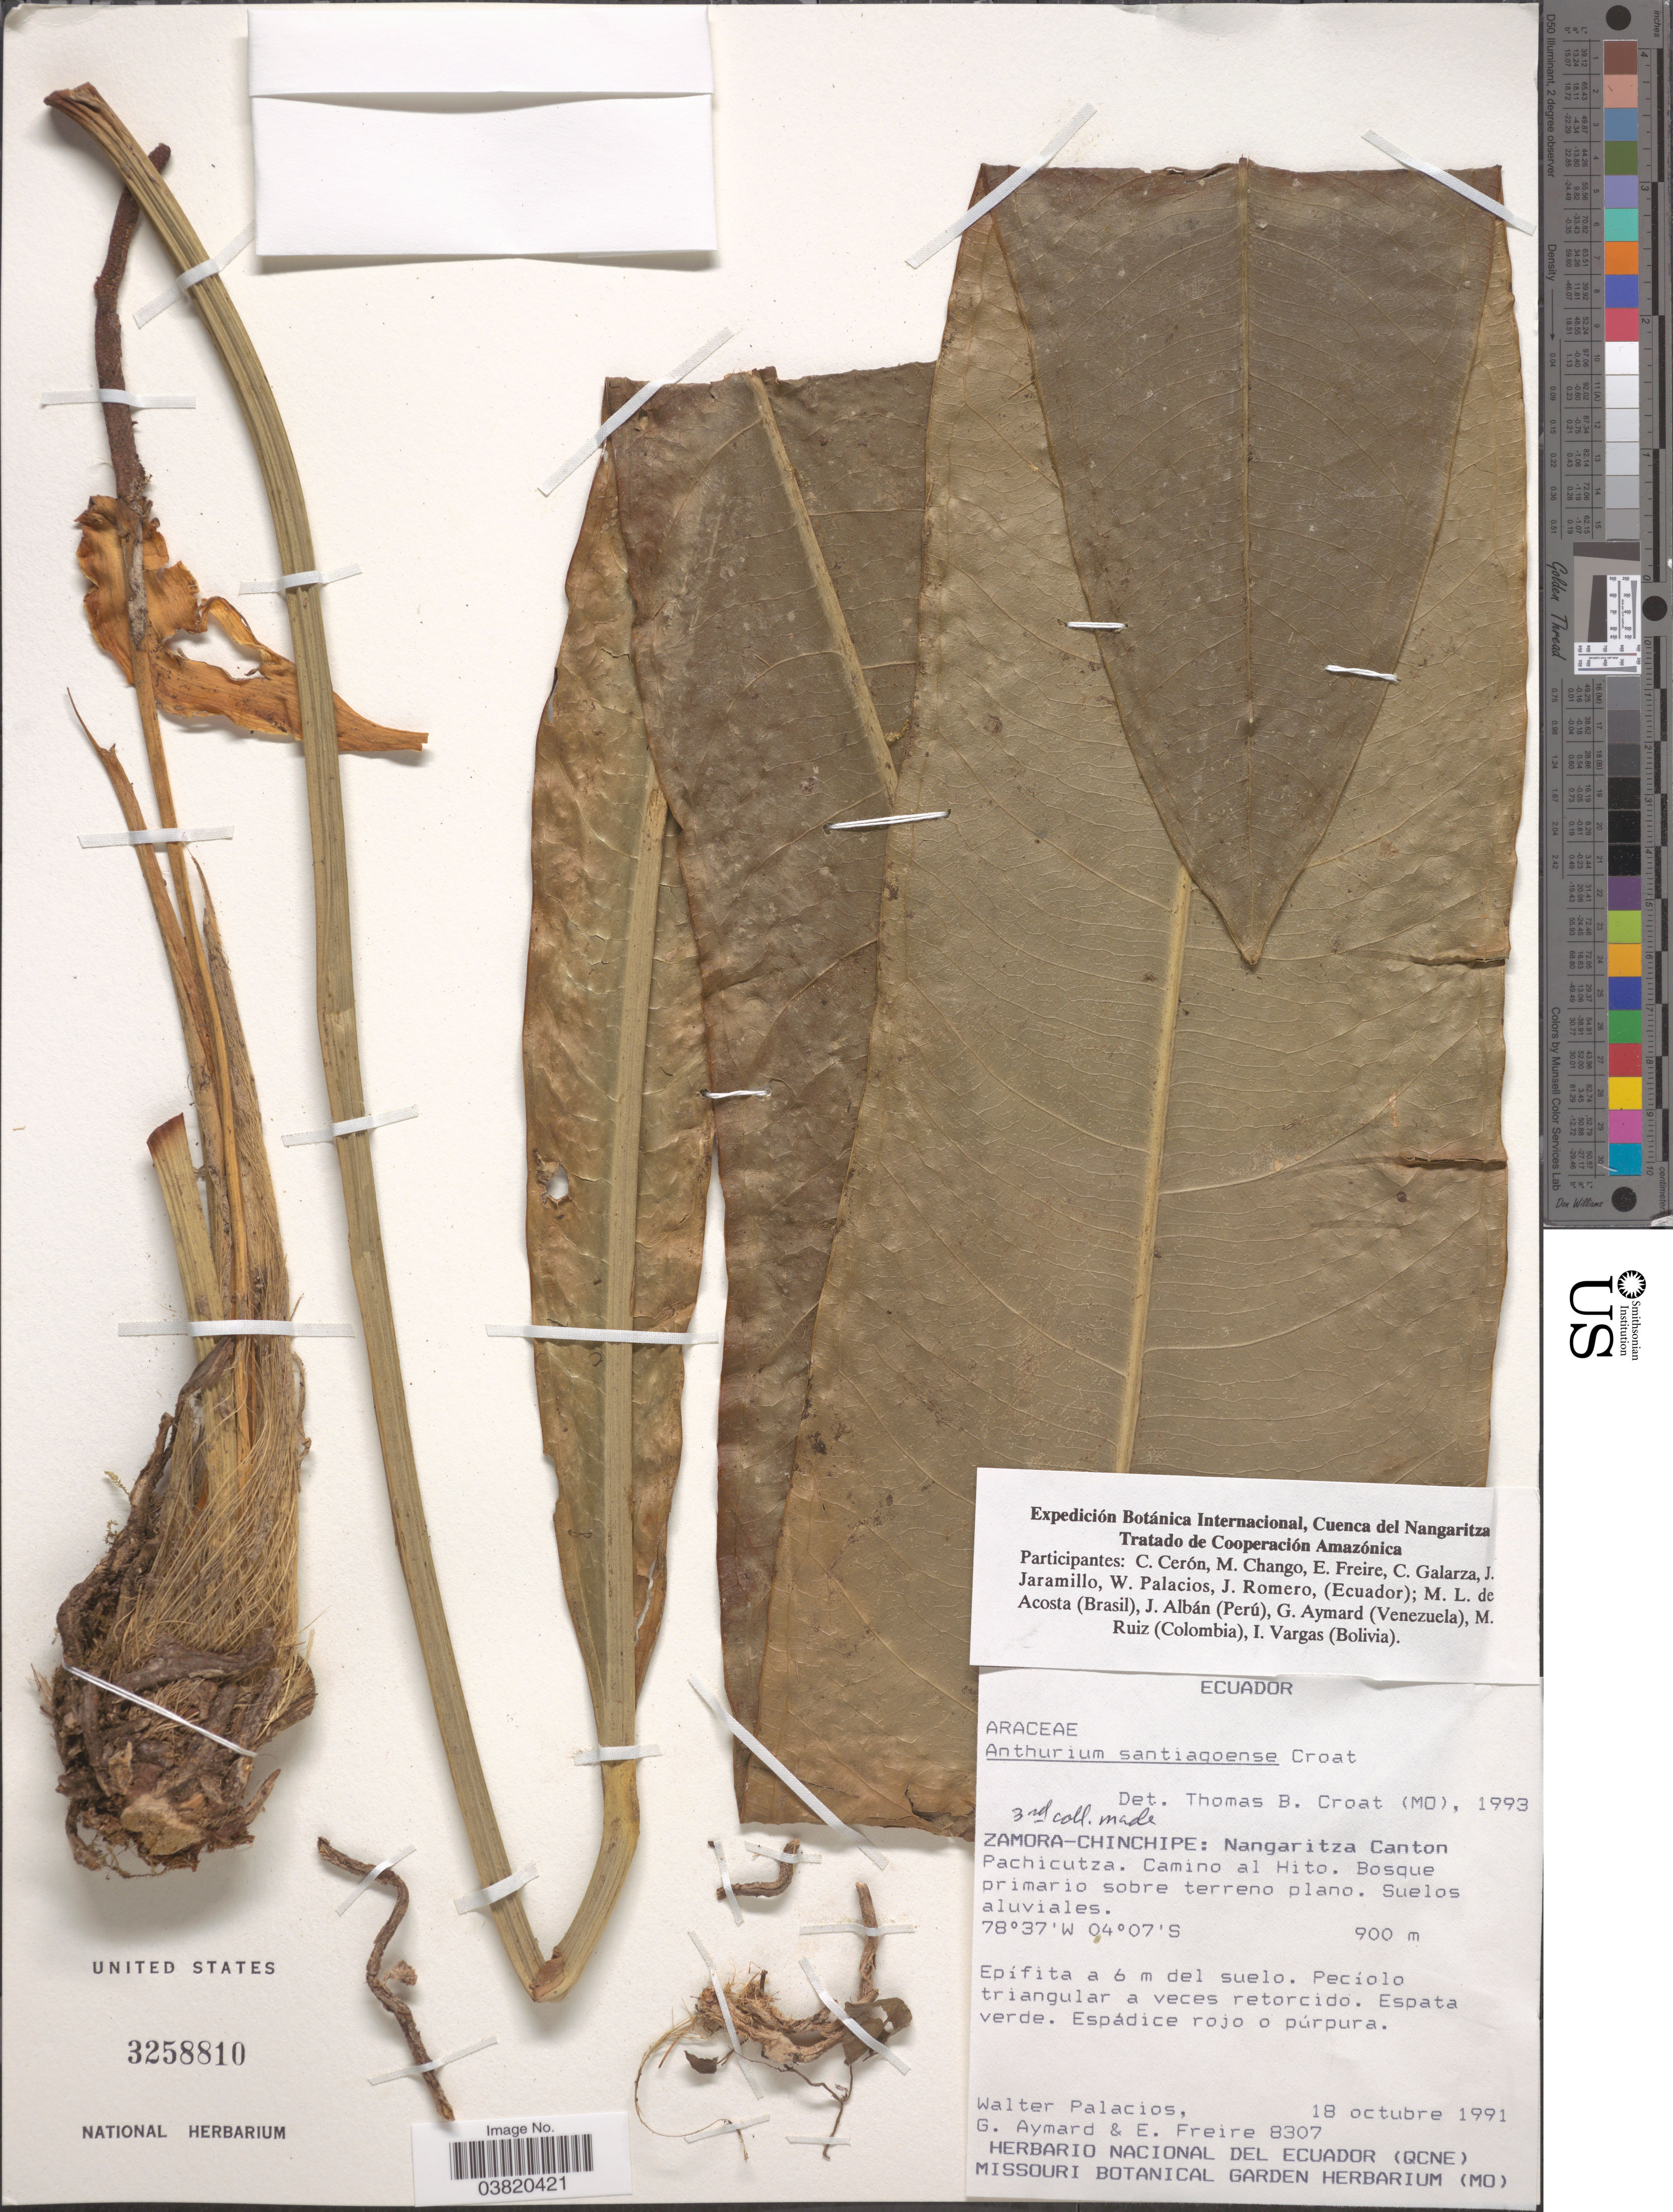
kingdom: Plantae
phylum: Tracheophyta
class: Liliopsida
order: Alismatales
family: Araceae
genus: Anthurium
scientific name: Anthurium santiagoense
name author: Croat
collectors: W. Palacios, G. A. Aymard & E. Freire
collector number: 8307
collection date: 1991-10-18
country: Ecuador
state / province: Zamora-Chinchipe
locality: Nangaritza Canton. Pachicutza. Camino al Hito.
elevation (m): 900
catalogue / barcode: US 3258810